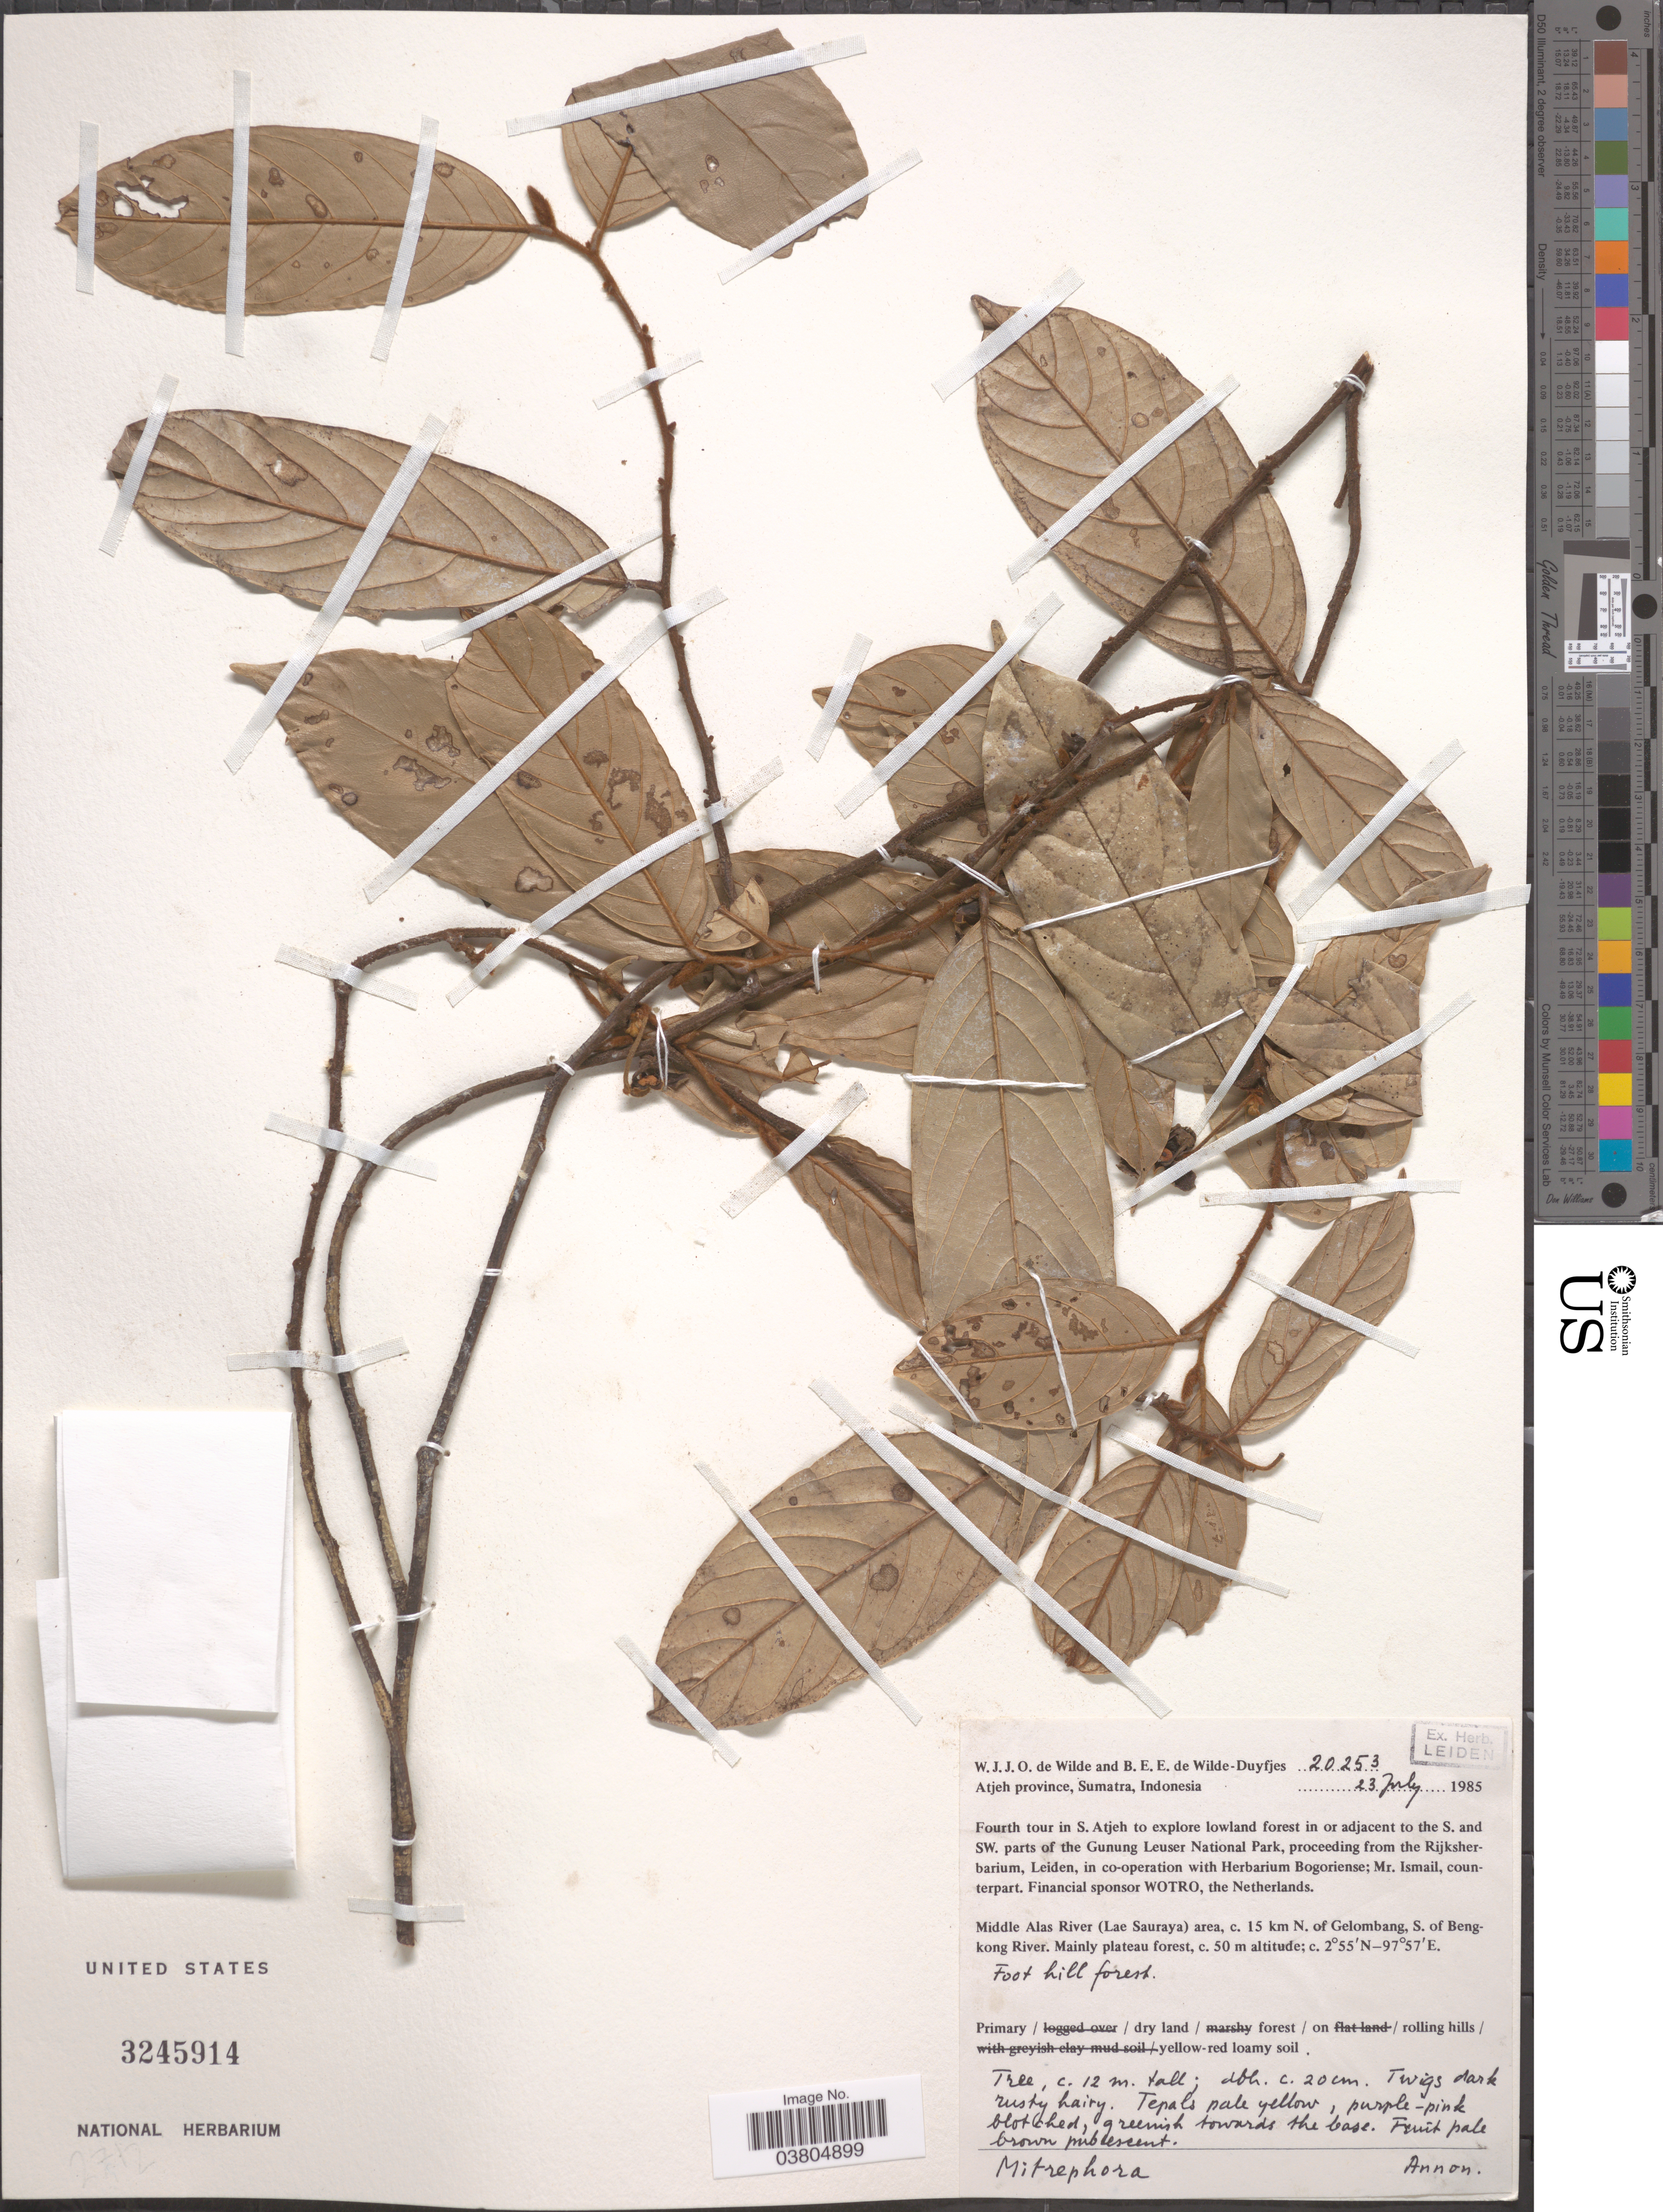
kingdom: Plantae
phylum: Tracheophyta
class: Magnoliopsida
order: Magnoliales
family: Annonaceae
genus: Mitrephora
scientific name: Mitrephora sp.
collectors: W. J. de Wilde & B. E. de Wilde-Duyfjes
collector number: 20253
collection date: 1985-07-23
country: Indonesia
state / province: Sumatra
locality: Atjeh province. Fourth tour in S. Atjeh. In or adjacent to the S. and SW. parts of the Gunung Leuser National Park. Middle Alas River (Lae Sauraya) area, c. 15 km N. of Gelombang, S. of Bengkong River.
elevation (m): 50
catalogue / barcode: US 3245914